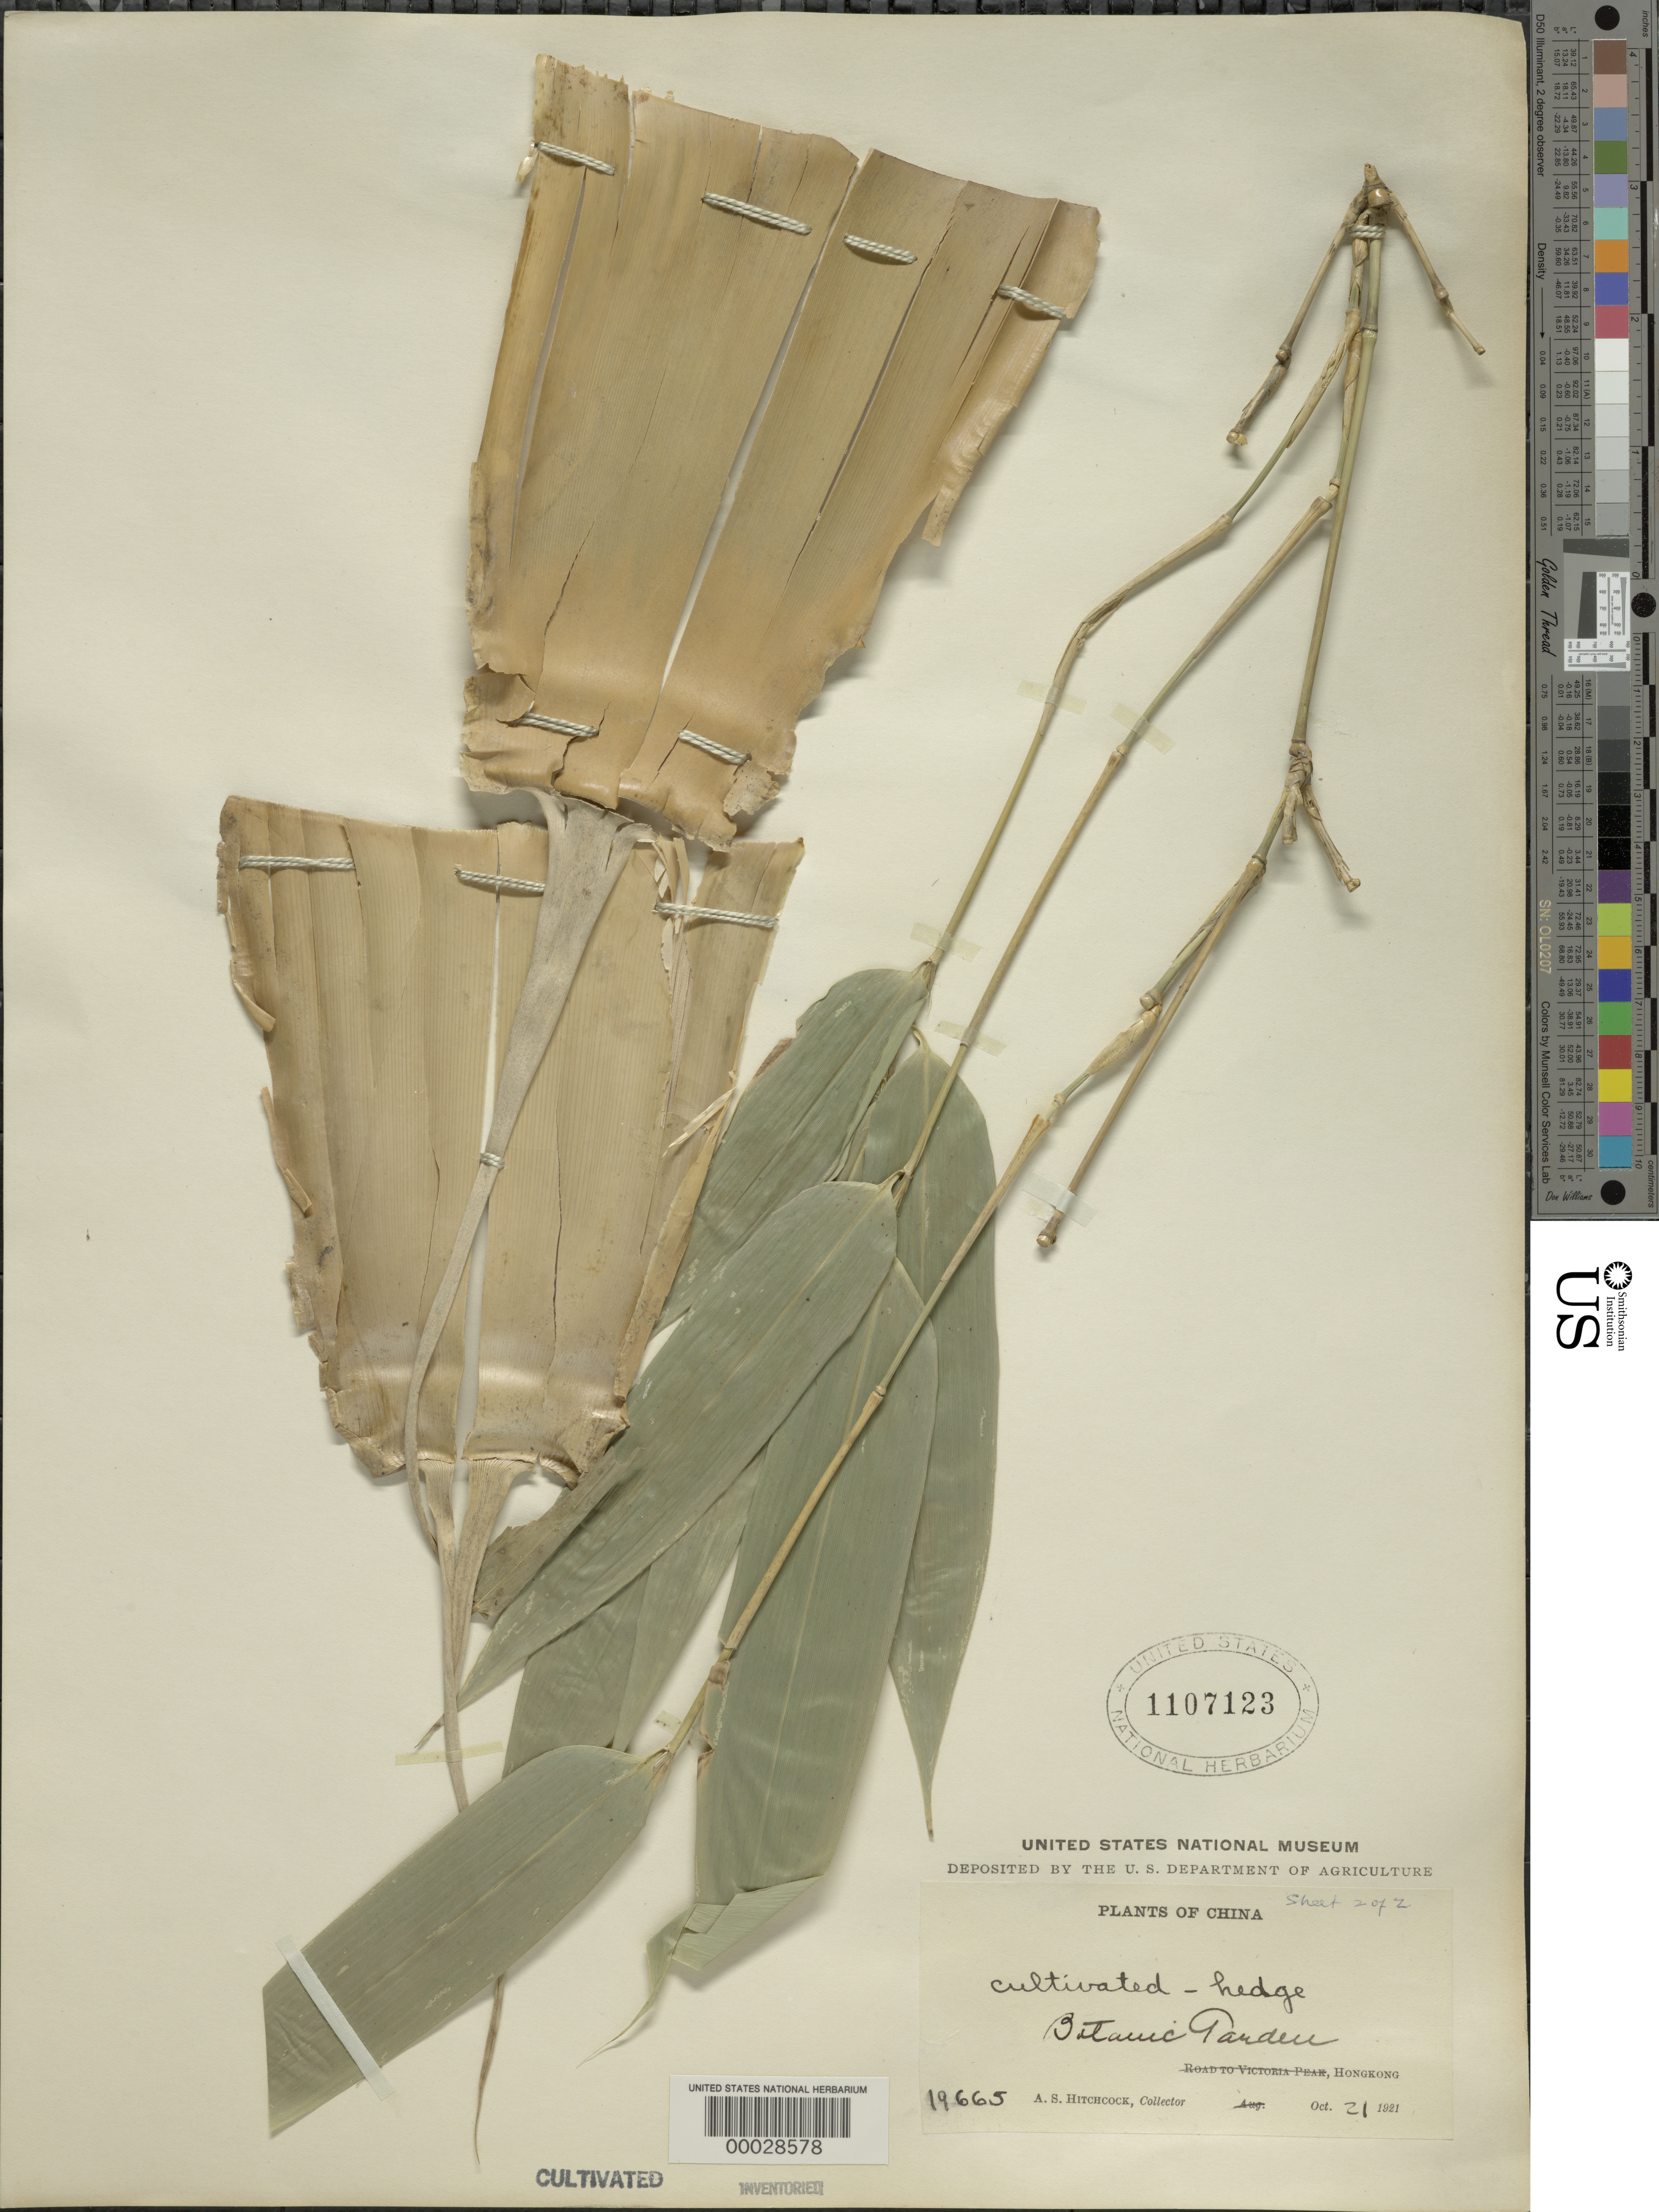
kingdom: Plantae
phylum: Tracheophyta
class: Liliopsida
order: Poales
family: Poaceae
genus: Melocanna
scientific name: Melocanna baccifera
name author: (Roxb.) Kurz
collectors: A. S. Hitchcock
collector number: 19665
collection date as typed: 21 Oct 1921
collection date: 1921-10-21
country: China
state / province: Hong Kong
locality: Botanic gardens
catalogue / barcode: US 1107123